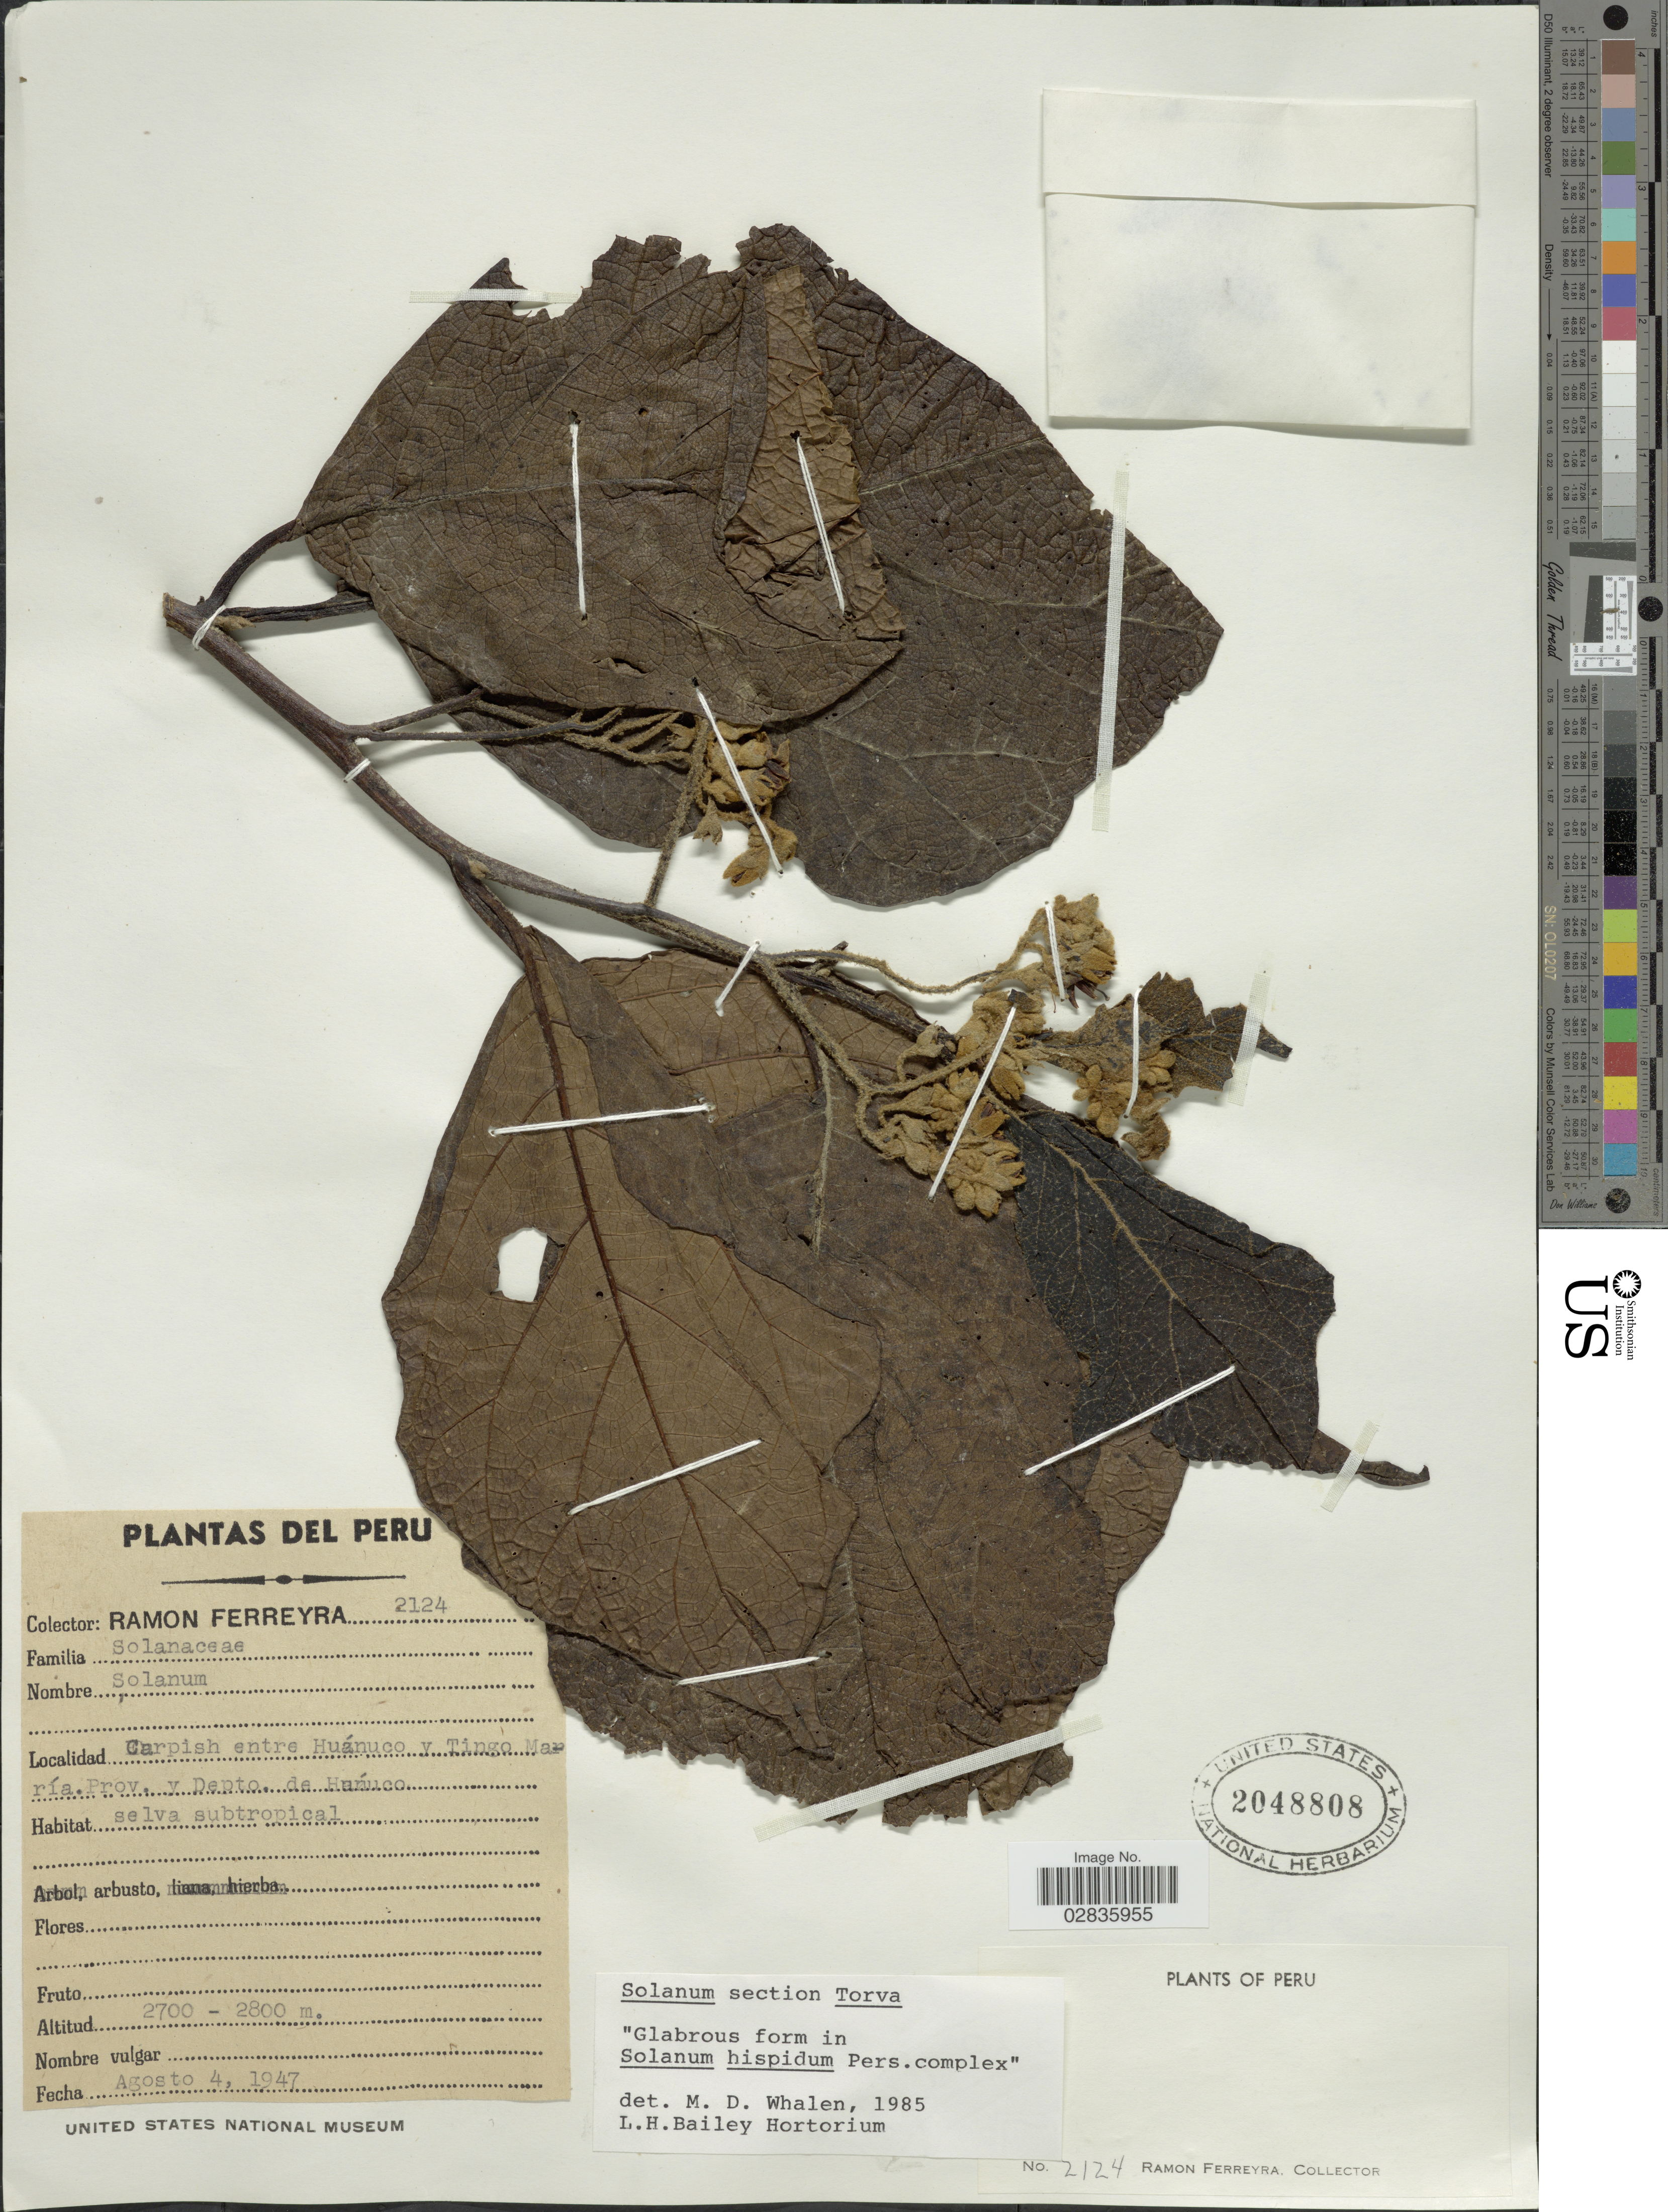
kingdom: Plantae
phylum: Tracheophyta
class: Magnoliopsida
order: Solanales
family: Solanaceae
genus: Solanum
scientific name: Solanum hispidum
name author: Pers.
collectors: R. A. Ferreyra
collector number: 2124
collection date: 1947-08-04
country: Peru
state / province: Huánuco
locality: Carpish entre Huánuco y Tingo María. Prov. y Depto. de Huánuco.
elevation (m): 2700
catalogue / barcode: US 2048808